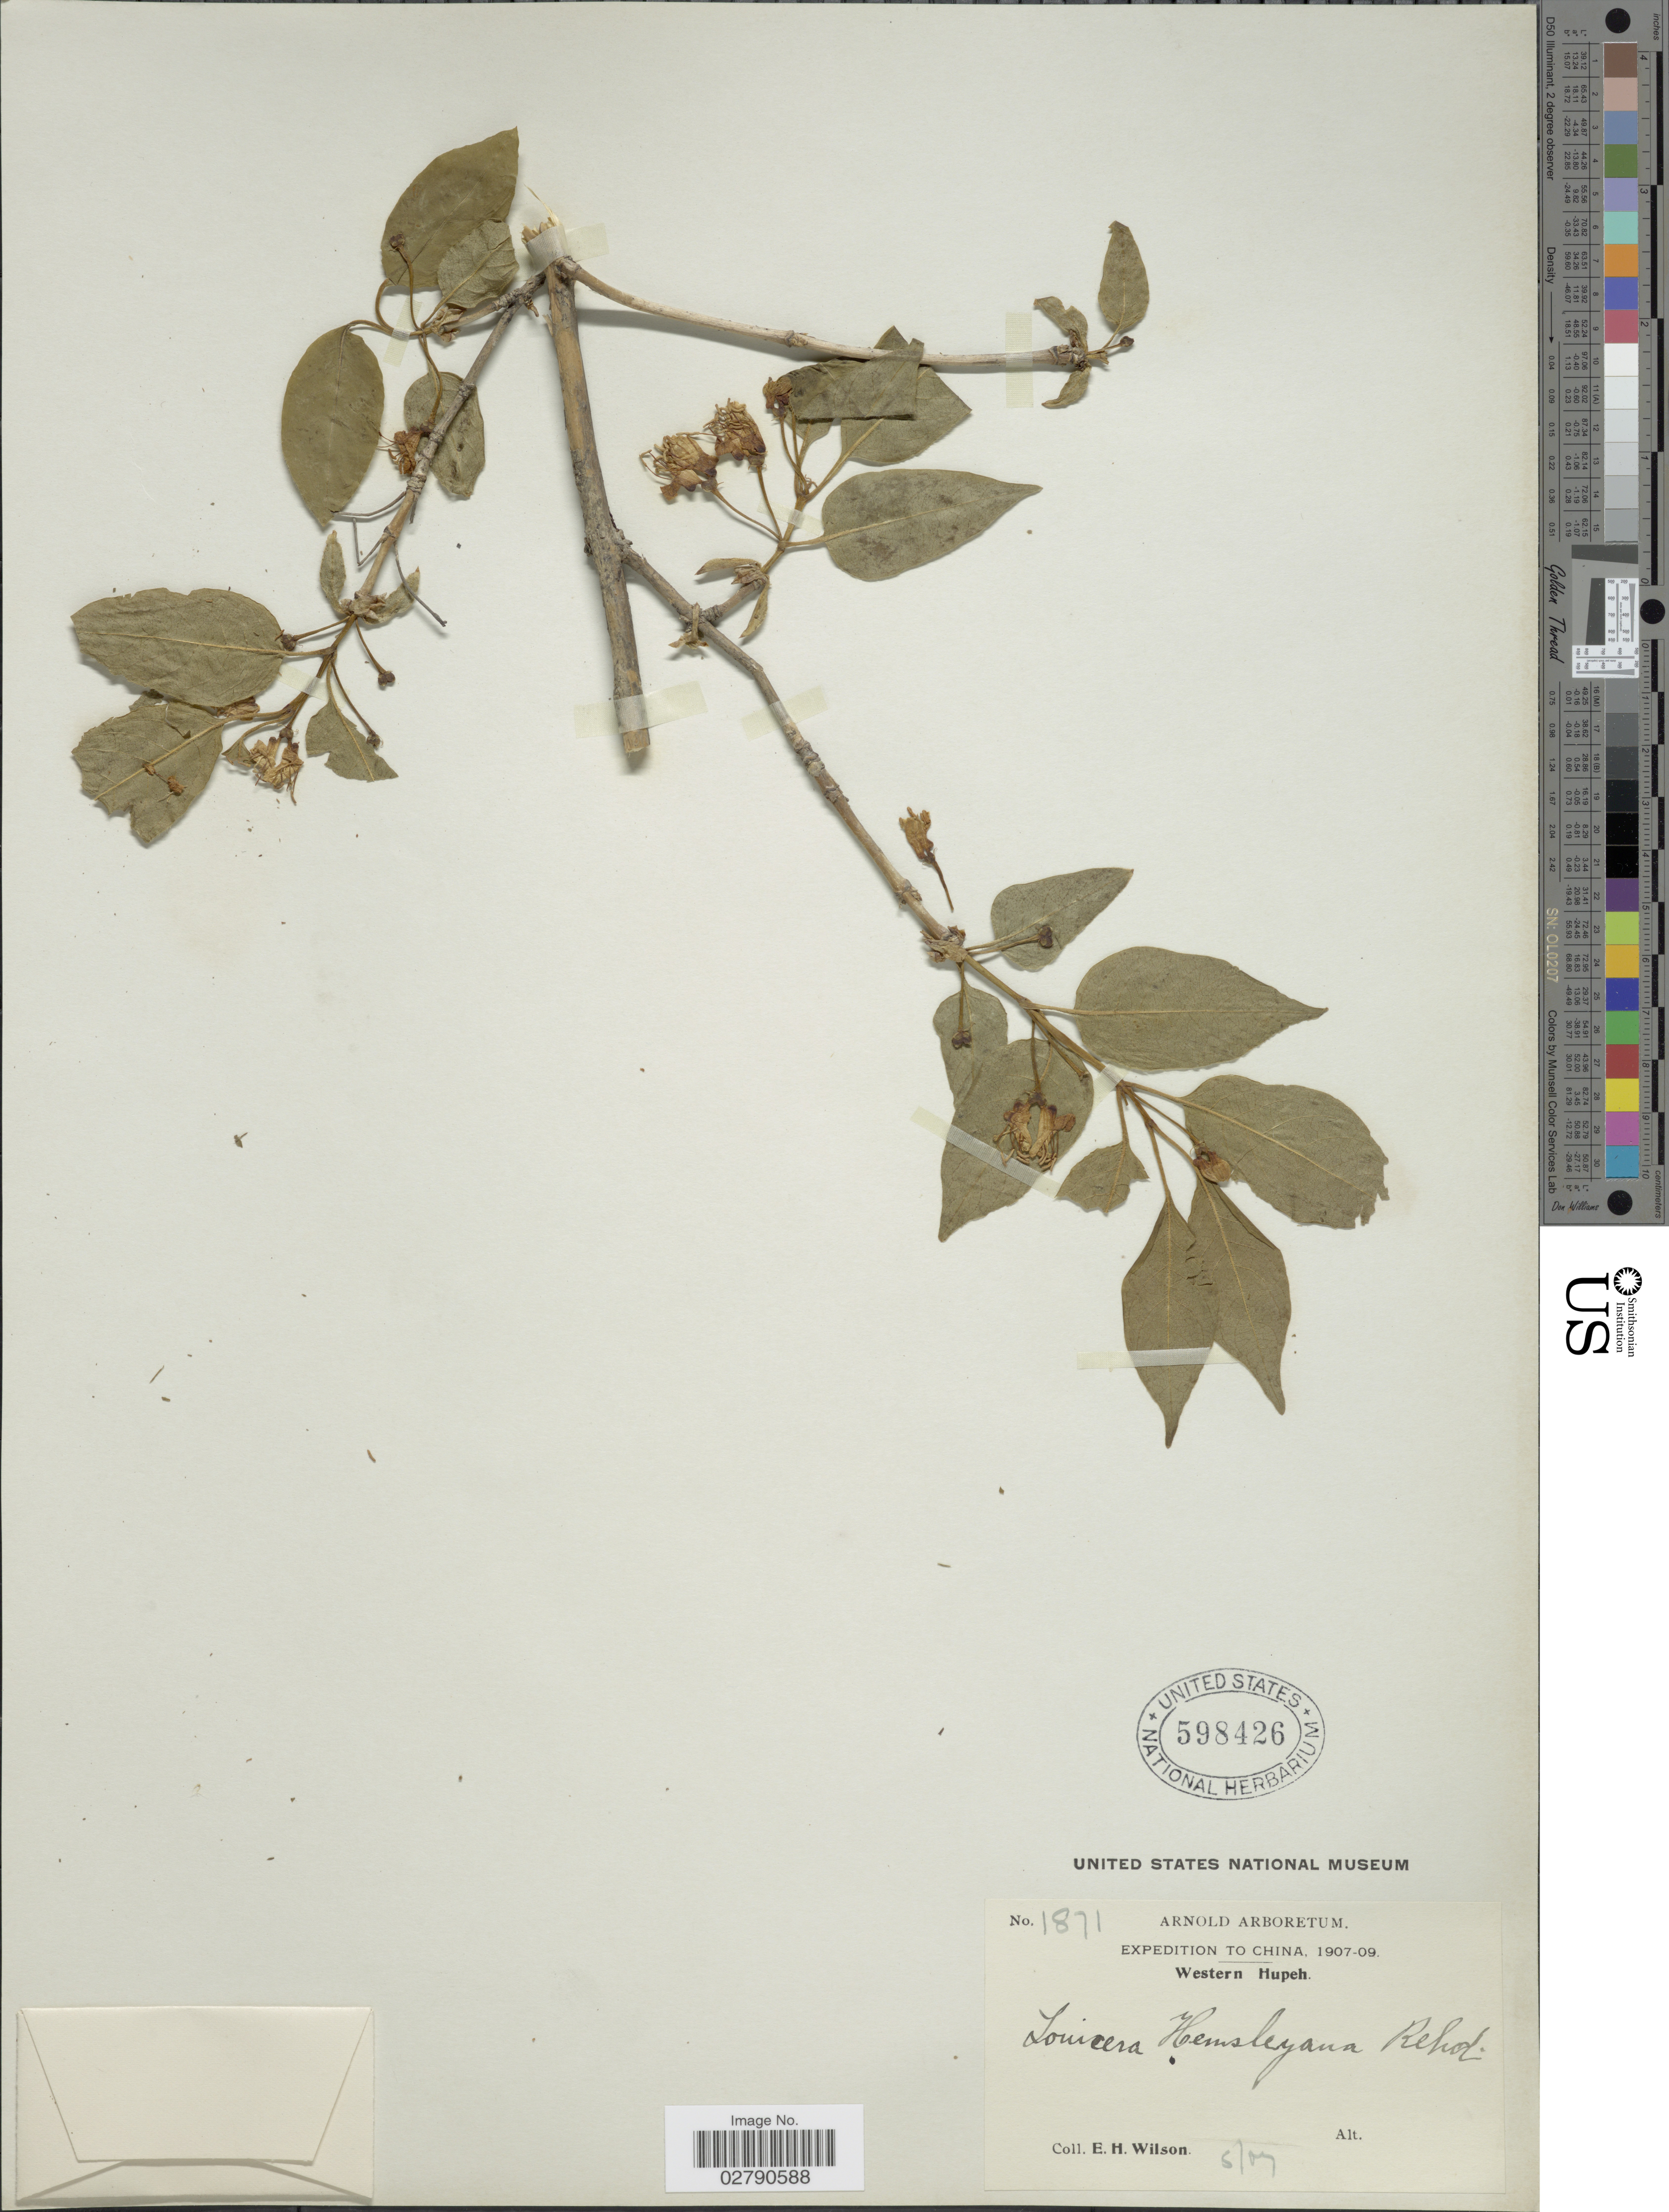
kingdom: Plantae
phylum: Tracheophyta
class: Magnoliopsida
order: Dipsacales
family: Caprifoliaceae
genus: Lonicera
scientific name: Lonicera hemsleyana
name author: (Kuntze) Rehder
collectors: E. Wilson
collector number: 1871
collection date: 1907-05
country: China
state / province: Hubei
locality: Western Hupeh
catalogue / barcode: US 598426